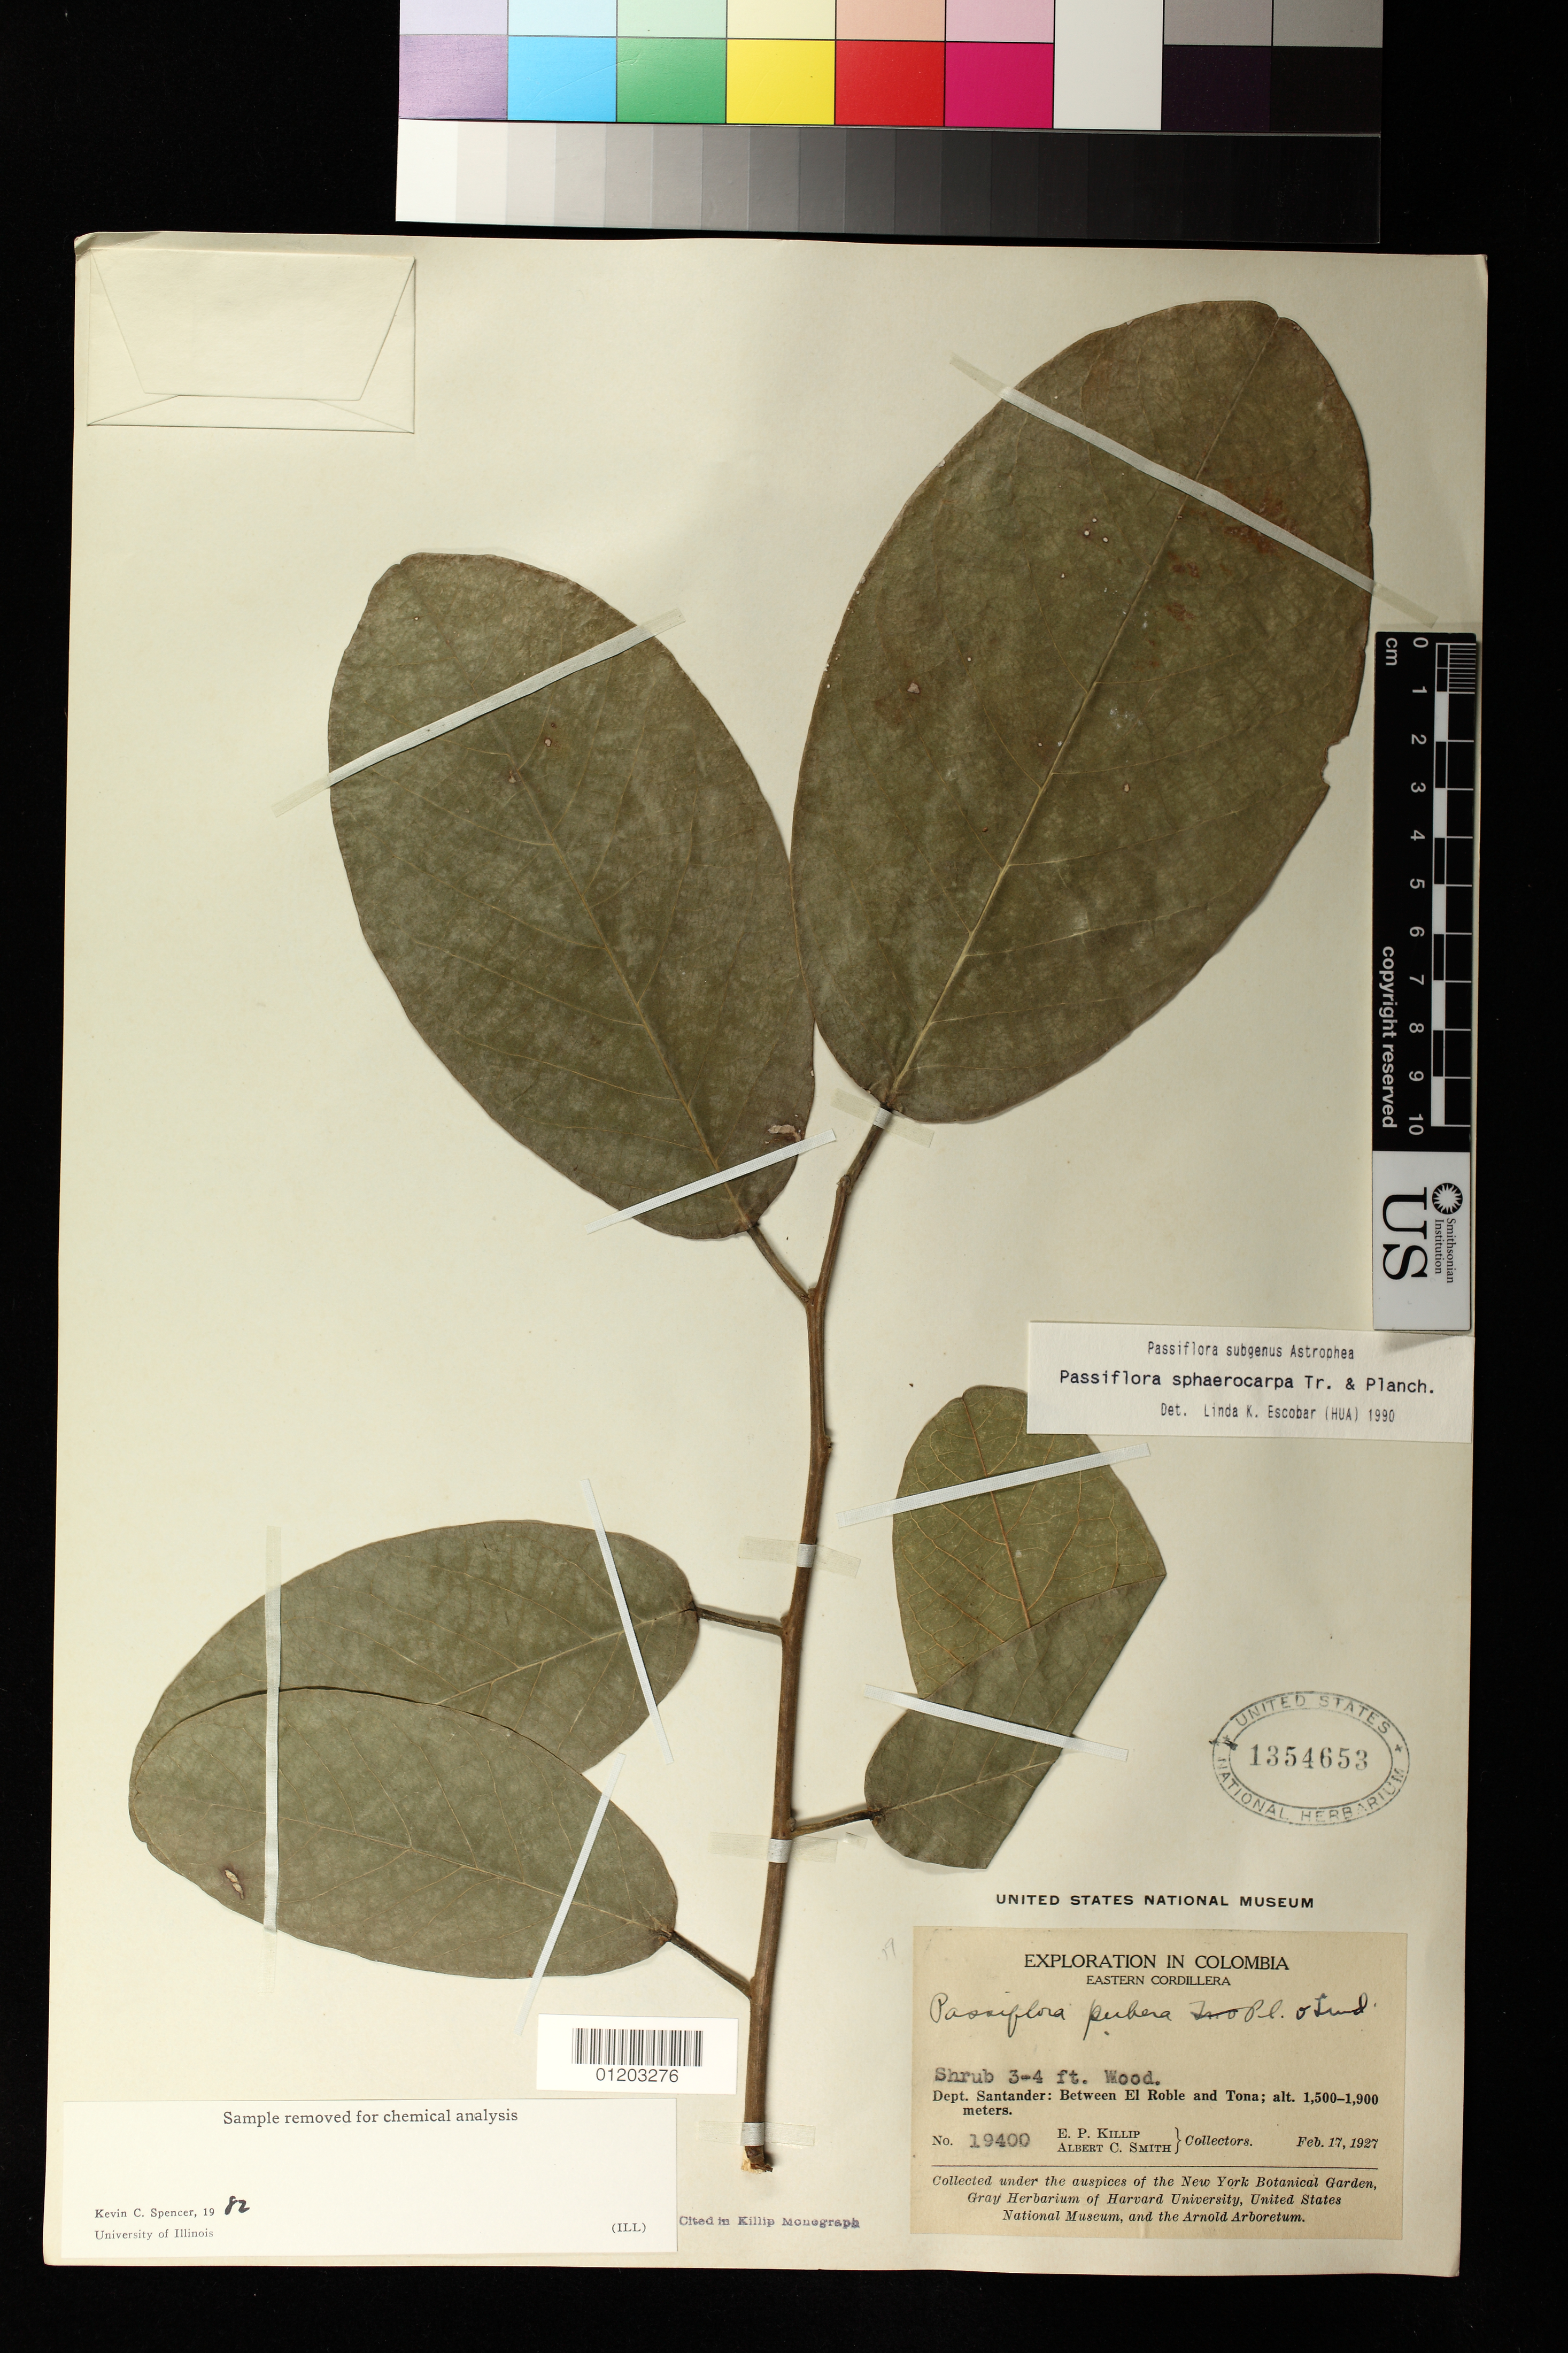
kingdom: Plantae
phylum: Tracheophyta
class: Magnoliopsida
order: Malpighiales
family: Passifloraceae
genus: Passiflora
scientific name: Passiflora sphaerocarpa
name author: Triana & Planch.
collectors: E. P. Killip & A. C. Smith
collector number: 19400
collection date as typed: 17 Feb 1927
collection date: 1927-02-17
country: Colombia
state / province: Santander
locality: Between El Roble and Tona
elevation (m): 1500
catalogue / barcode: US 1354653